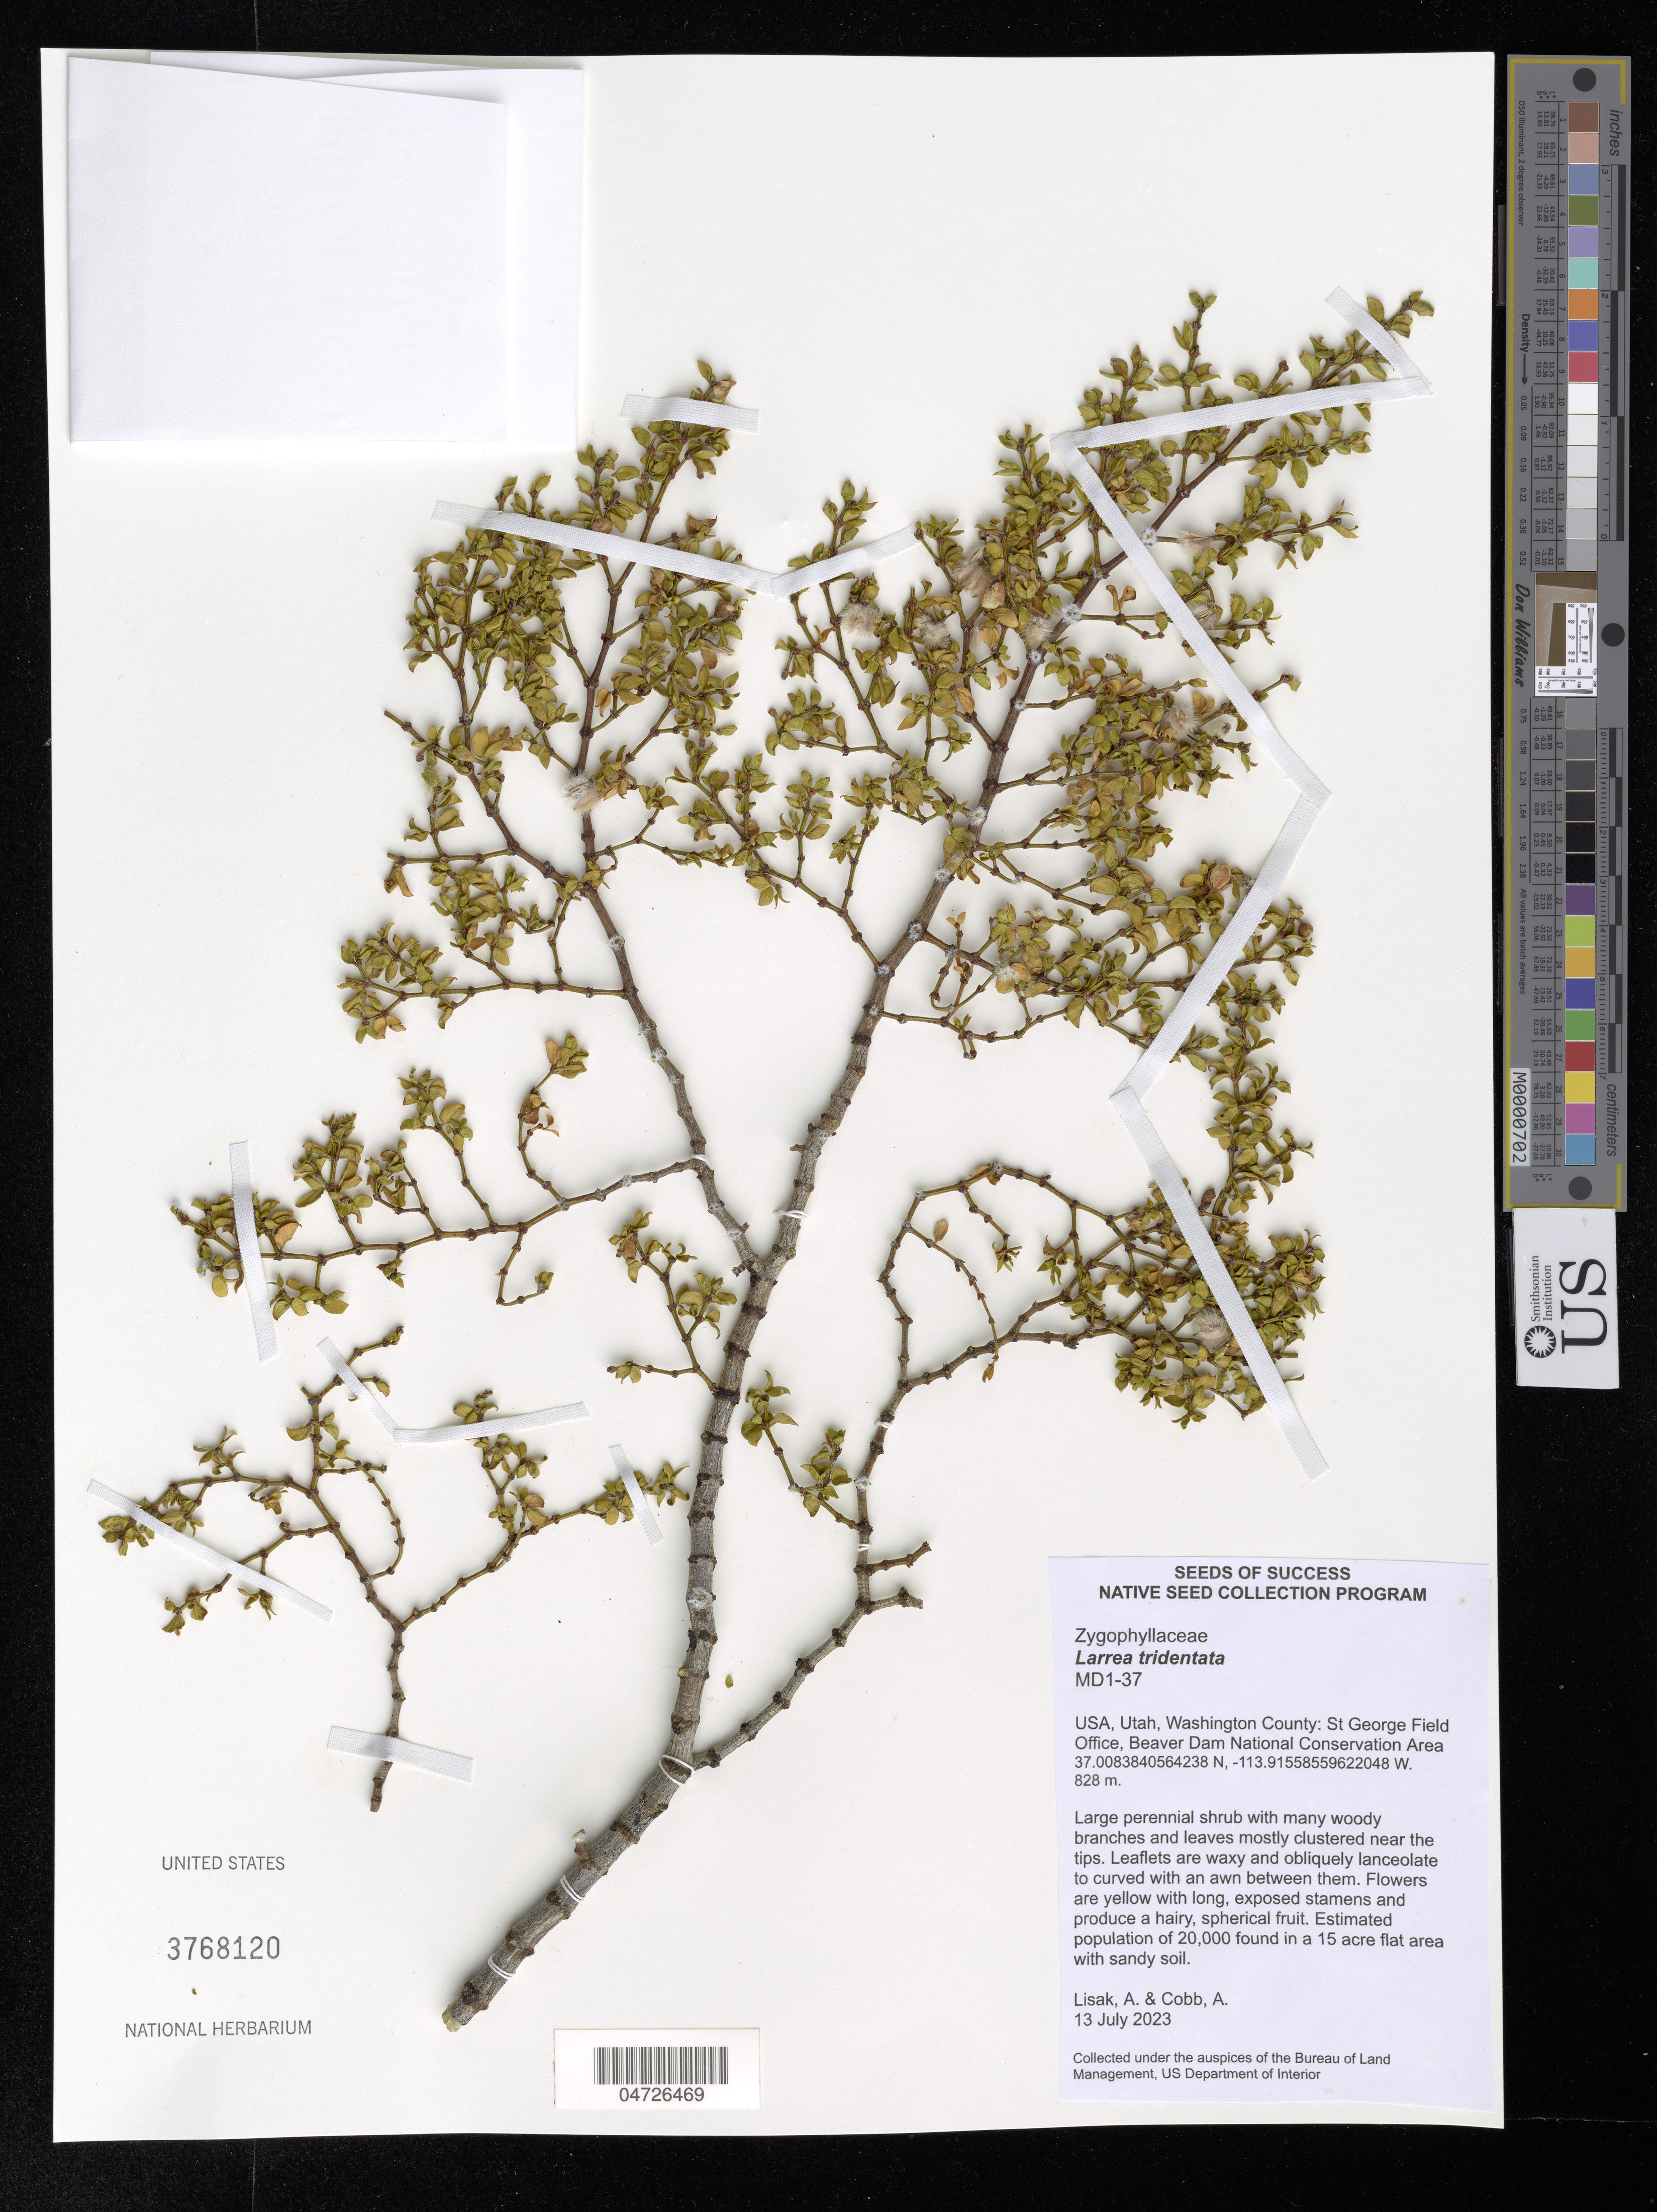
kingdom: Plantae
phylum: Tracheophyta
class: Magnoliopsida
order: Zygophyllales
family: Zygophyllaceae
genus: Larrea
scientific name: Larrea tridentata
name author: (Sessé & Moc. ex DC.) Coville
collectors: A. Lisak & A. Cobb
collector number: MD1-37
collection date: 2023-07-13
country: United States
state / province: Utah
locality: Washington County: St George Field Office, Beaver Dam National Conservation Area.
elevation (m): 828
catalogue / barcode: US 3768120